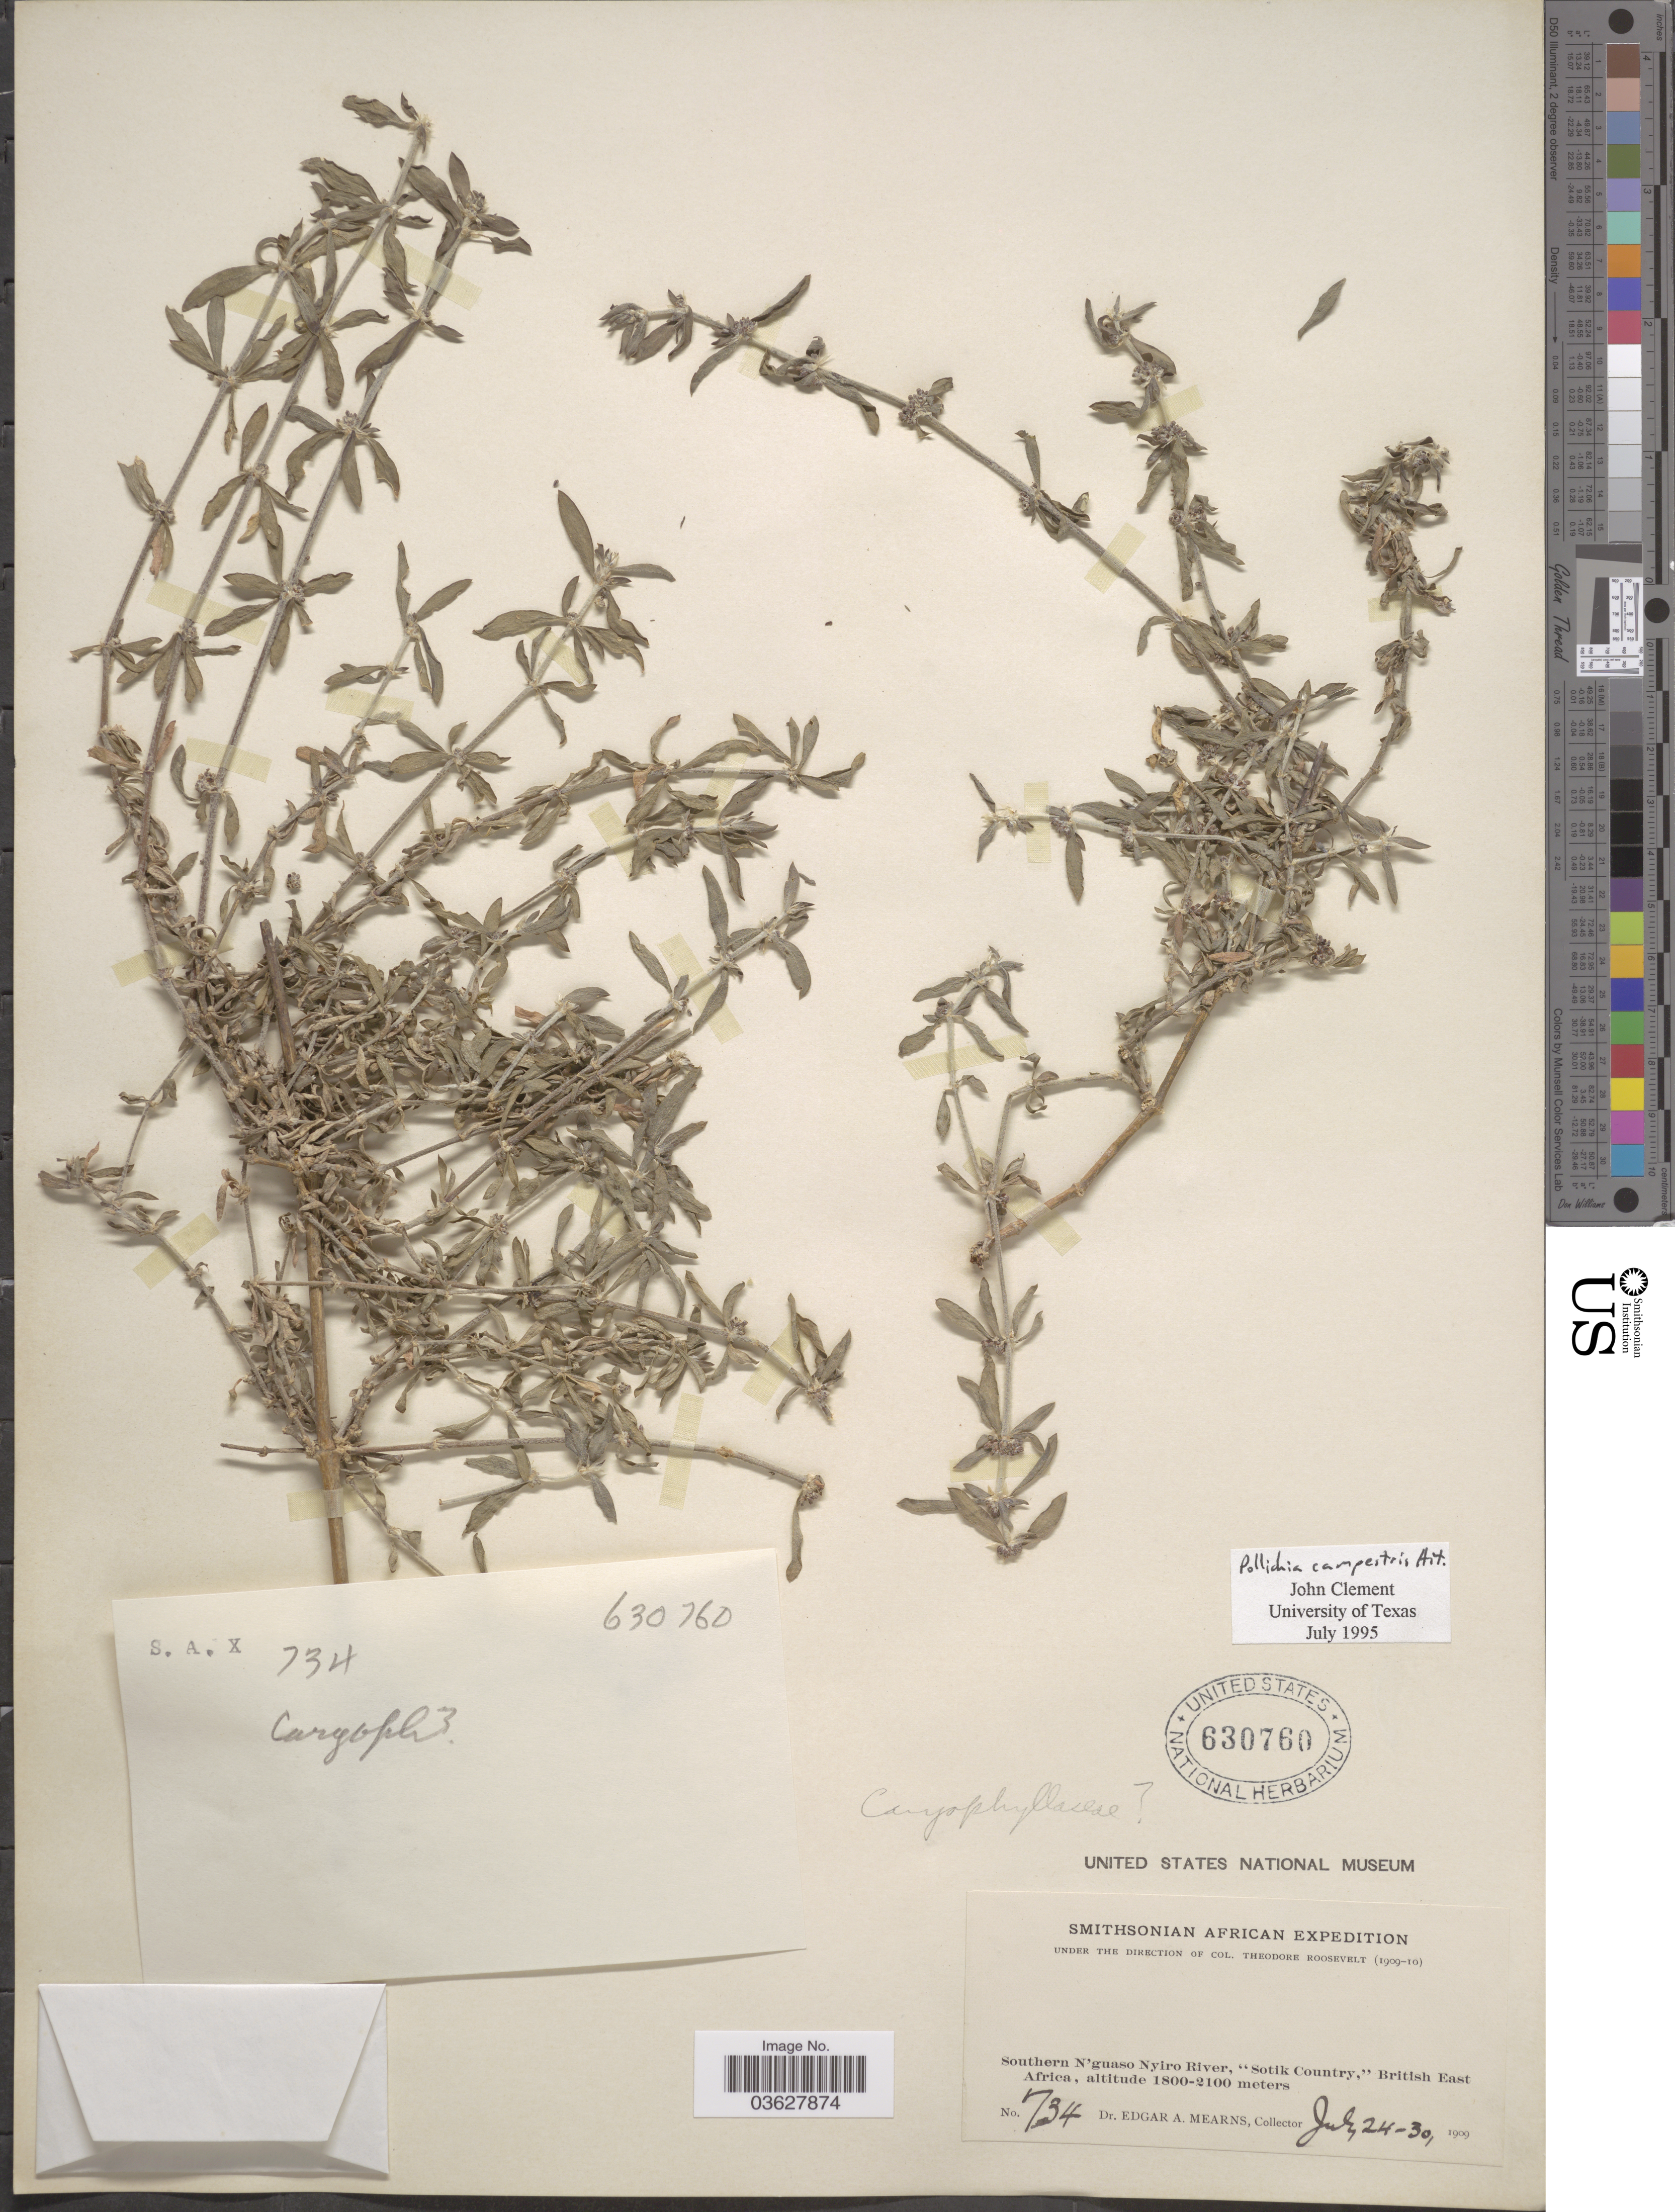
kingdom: Plantae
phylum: Tracheophyta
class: Magnoliopsida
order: Caryophyllales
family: Caryophyllaceae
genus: Pollichia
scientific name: Pollichia campestris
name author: Aiton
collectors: E. A. Mearns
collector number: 734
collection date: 1909-07-24/1909-07-30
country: Kenya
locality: Southern N'guaso Nyiro River, "Sotik Country," British East Africa.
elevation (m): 1800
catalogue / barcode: US 630760